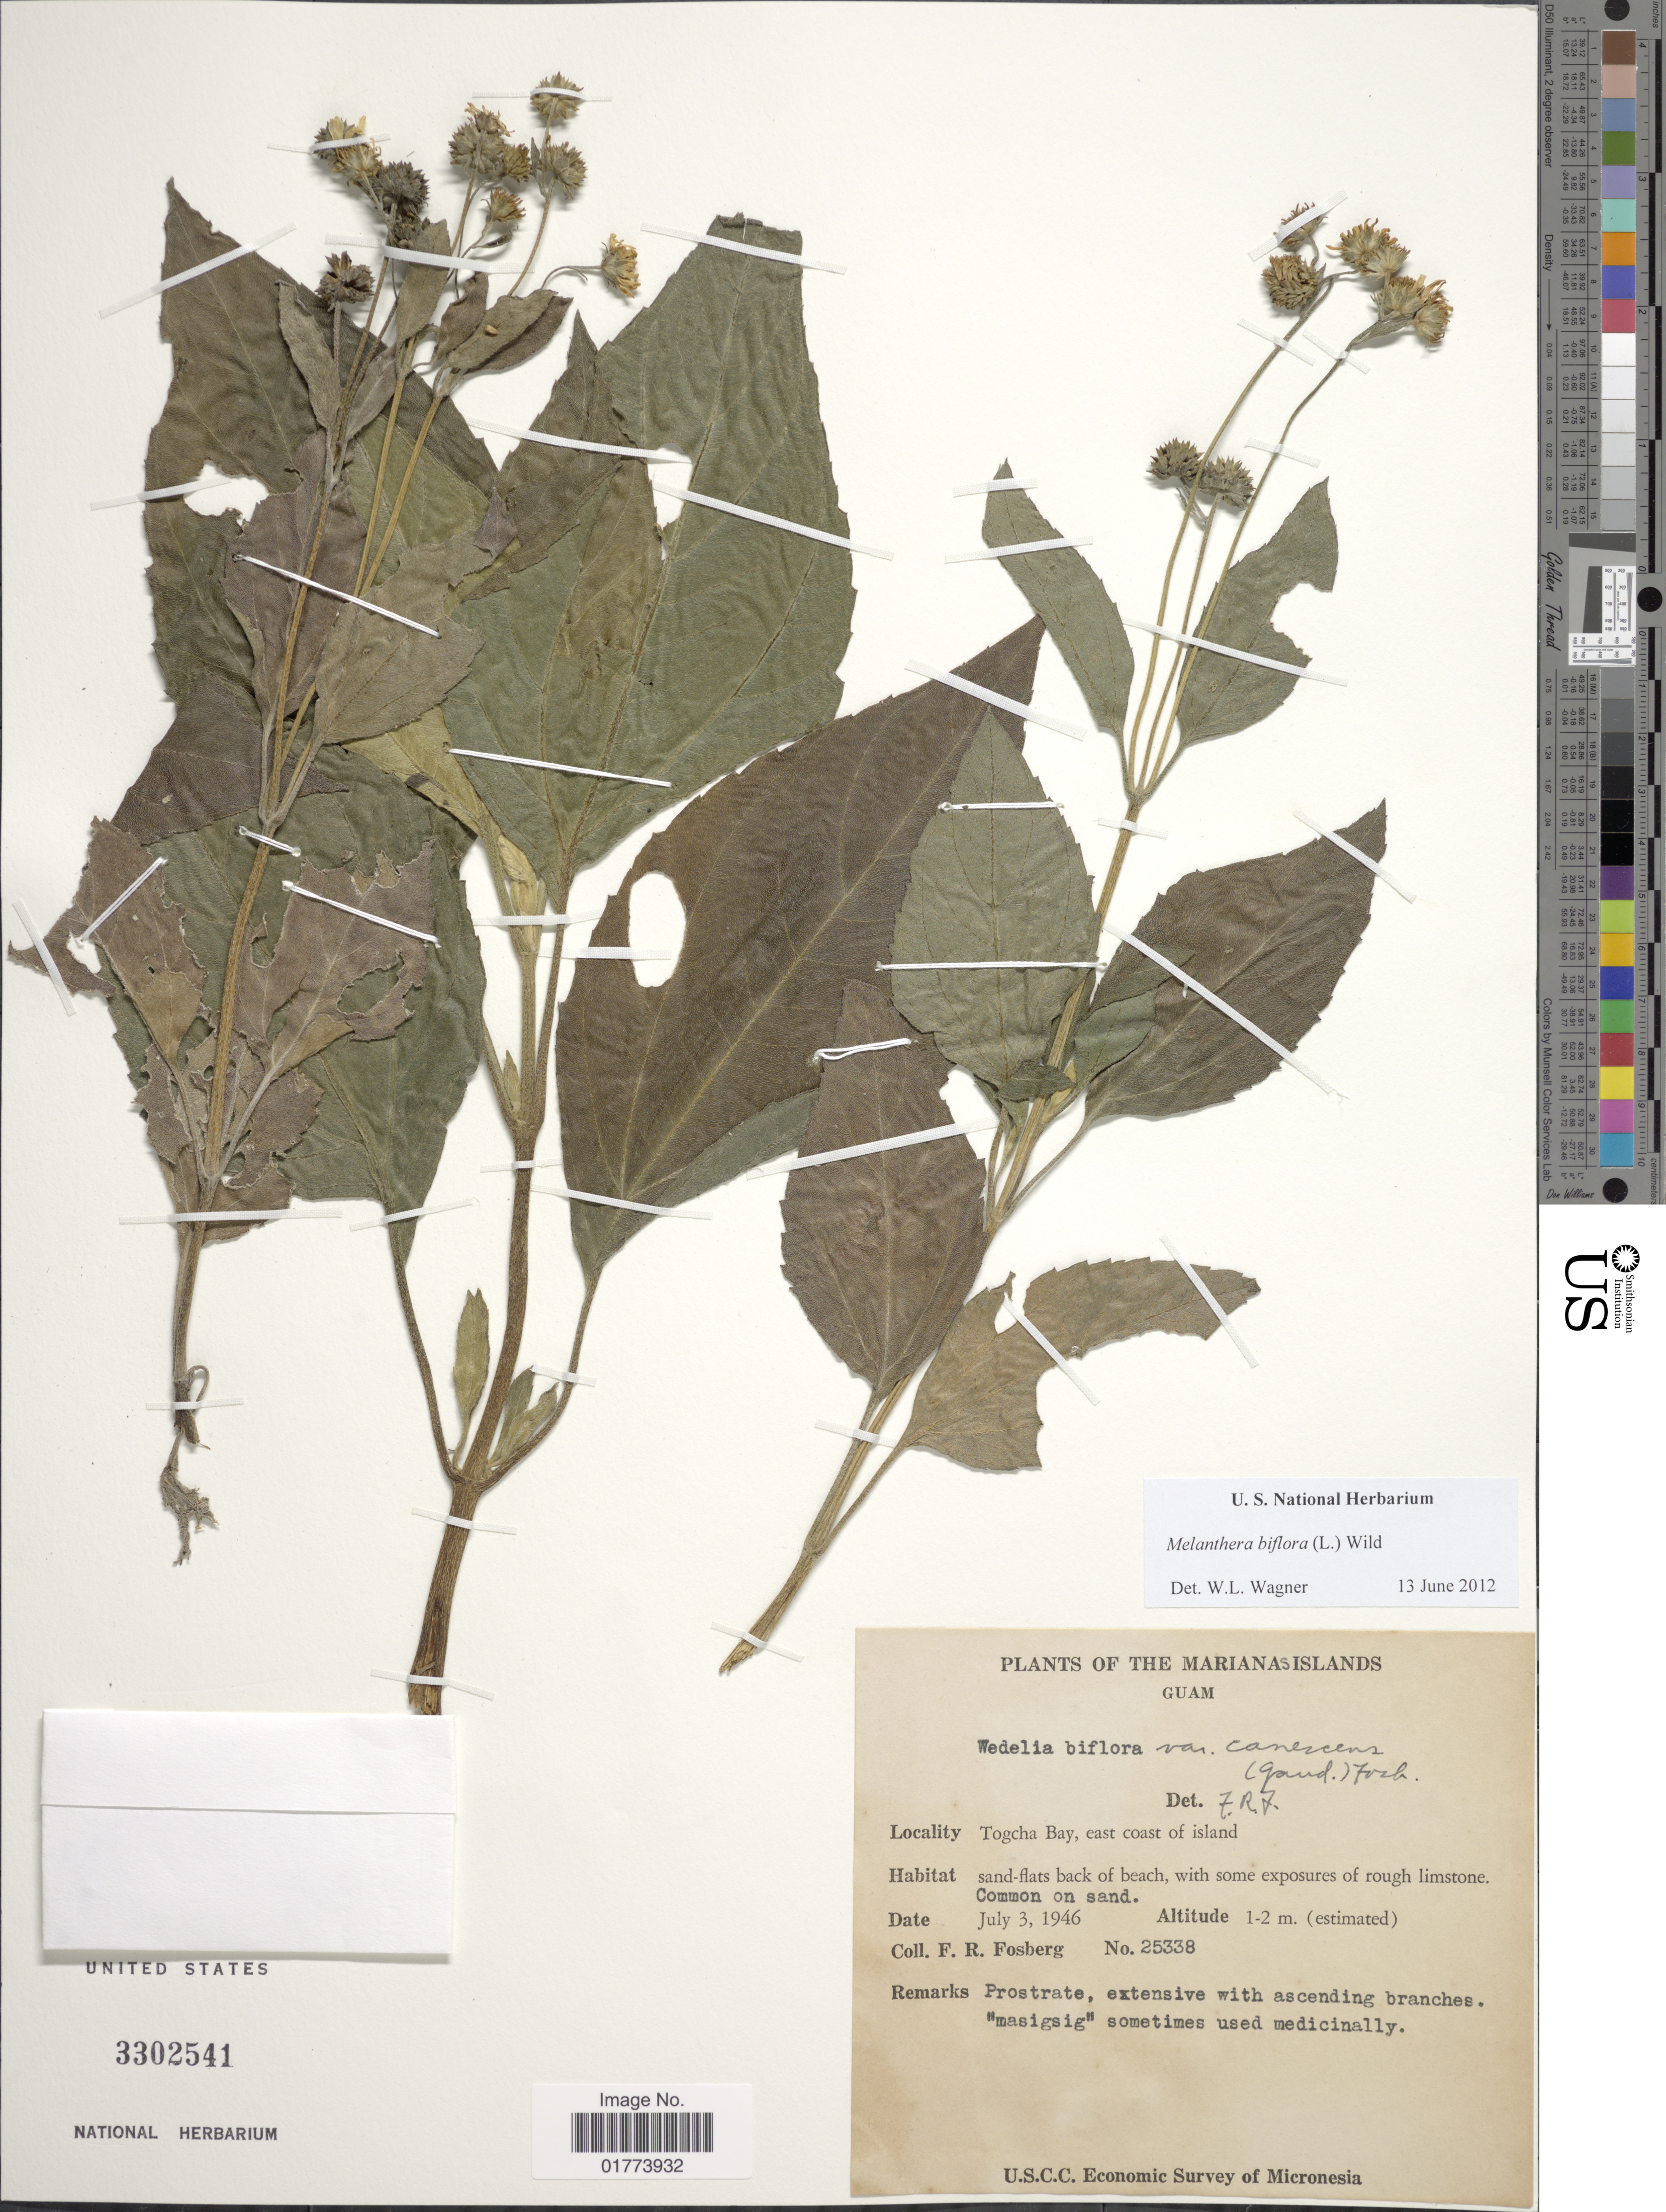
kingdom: Plantae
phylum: Tracheophyta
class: Magnoliopsida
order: Asterales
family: Asteraceae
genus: Wollastonia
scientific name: Wollastonia uniflora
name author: (Willd.) Orchard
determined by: Wagner, W. L., (BOT), Smithsonian Institution - National Museum of Natural History (UNITED STATES)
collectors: F. R. Fosberg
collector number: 25338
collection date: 1946-07-03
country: Guam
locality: Marianas Islands, Togcha Bay, east coast of island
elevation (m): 1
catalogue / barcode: US 3302541